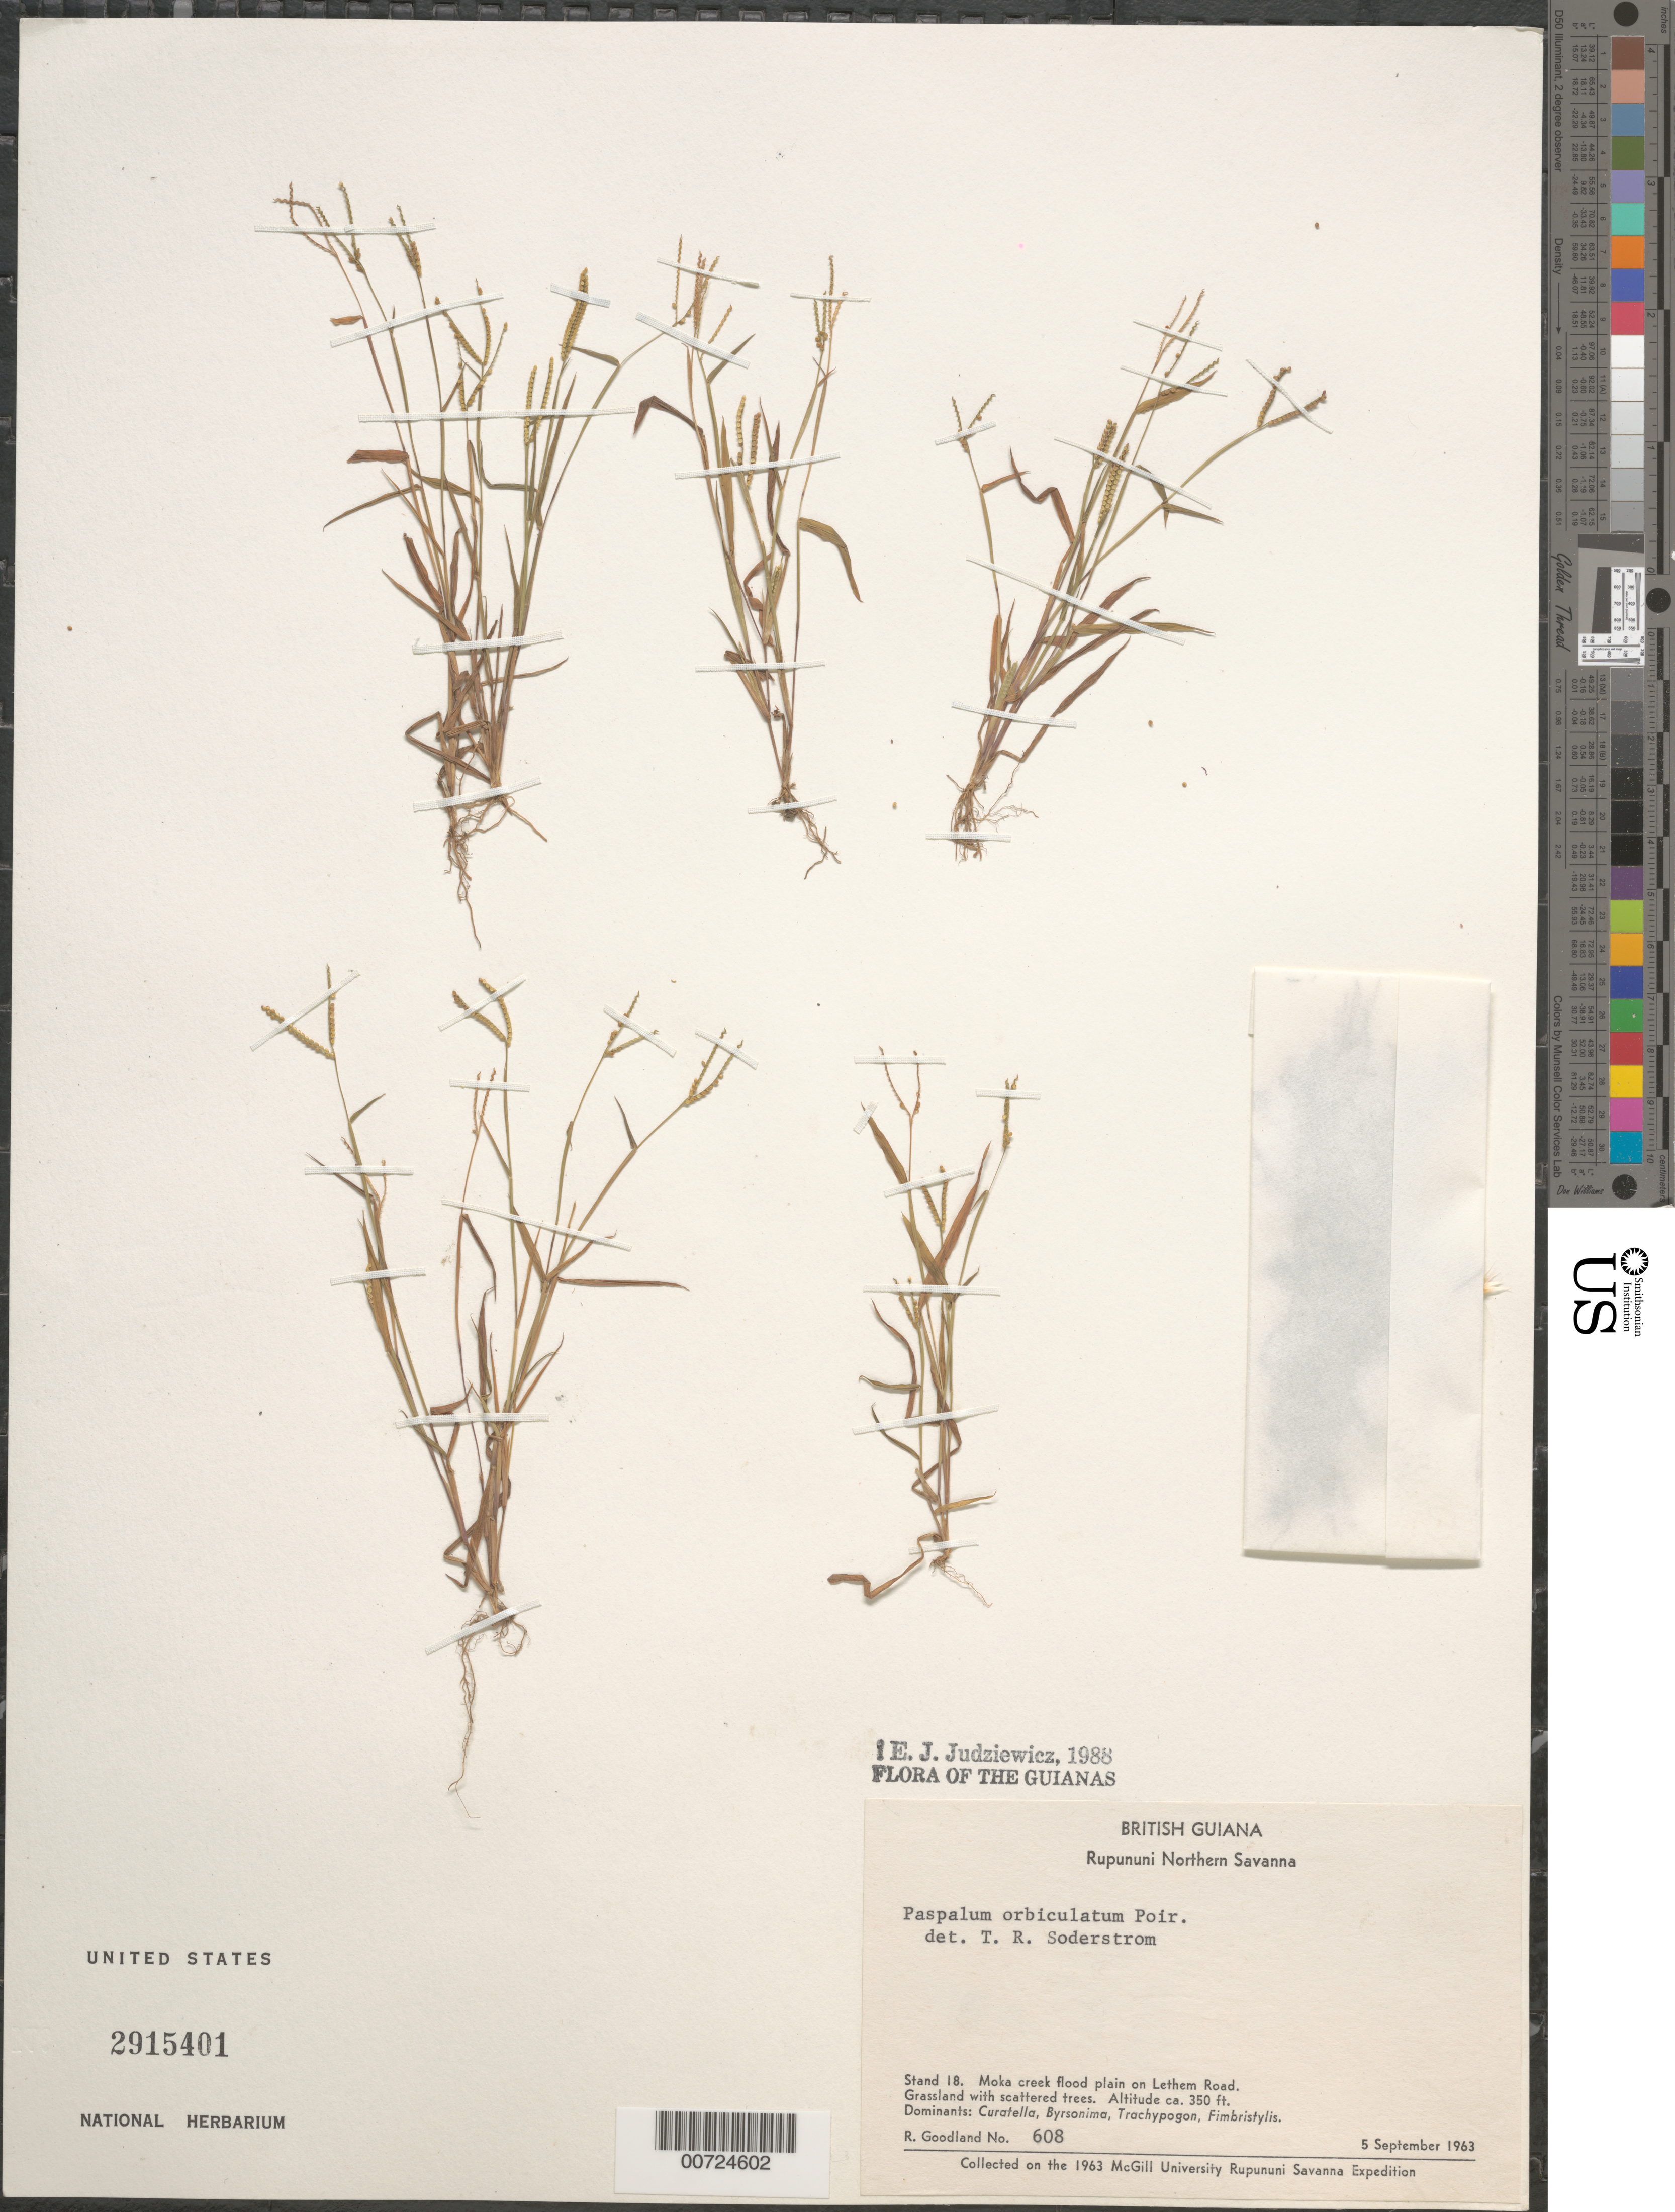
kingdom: Plantae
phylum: Tracheophyta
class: Liliopsida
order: Poales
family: Poaceae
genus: Paspalum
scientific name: Paspalum orbiculatum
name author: Poir.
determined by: Judziewicz, E. J.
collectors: R. Goodland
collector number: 608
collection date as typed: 5-Sep-63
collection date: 1963-09-05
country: Guyana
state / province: U. Takutu-U. Essequibo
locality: Rupununi Northern Savanna, Moka Creek flood plain on Lethem Road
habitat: Grassland with scattered trees. Dominants: Curatella, Byrsonima, Trachypogon, Fimbristylis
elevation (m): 107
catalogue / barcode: US 2915401